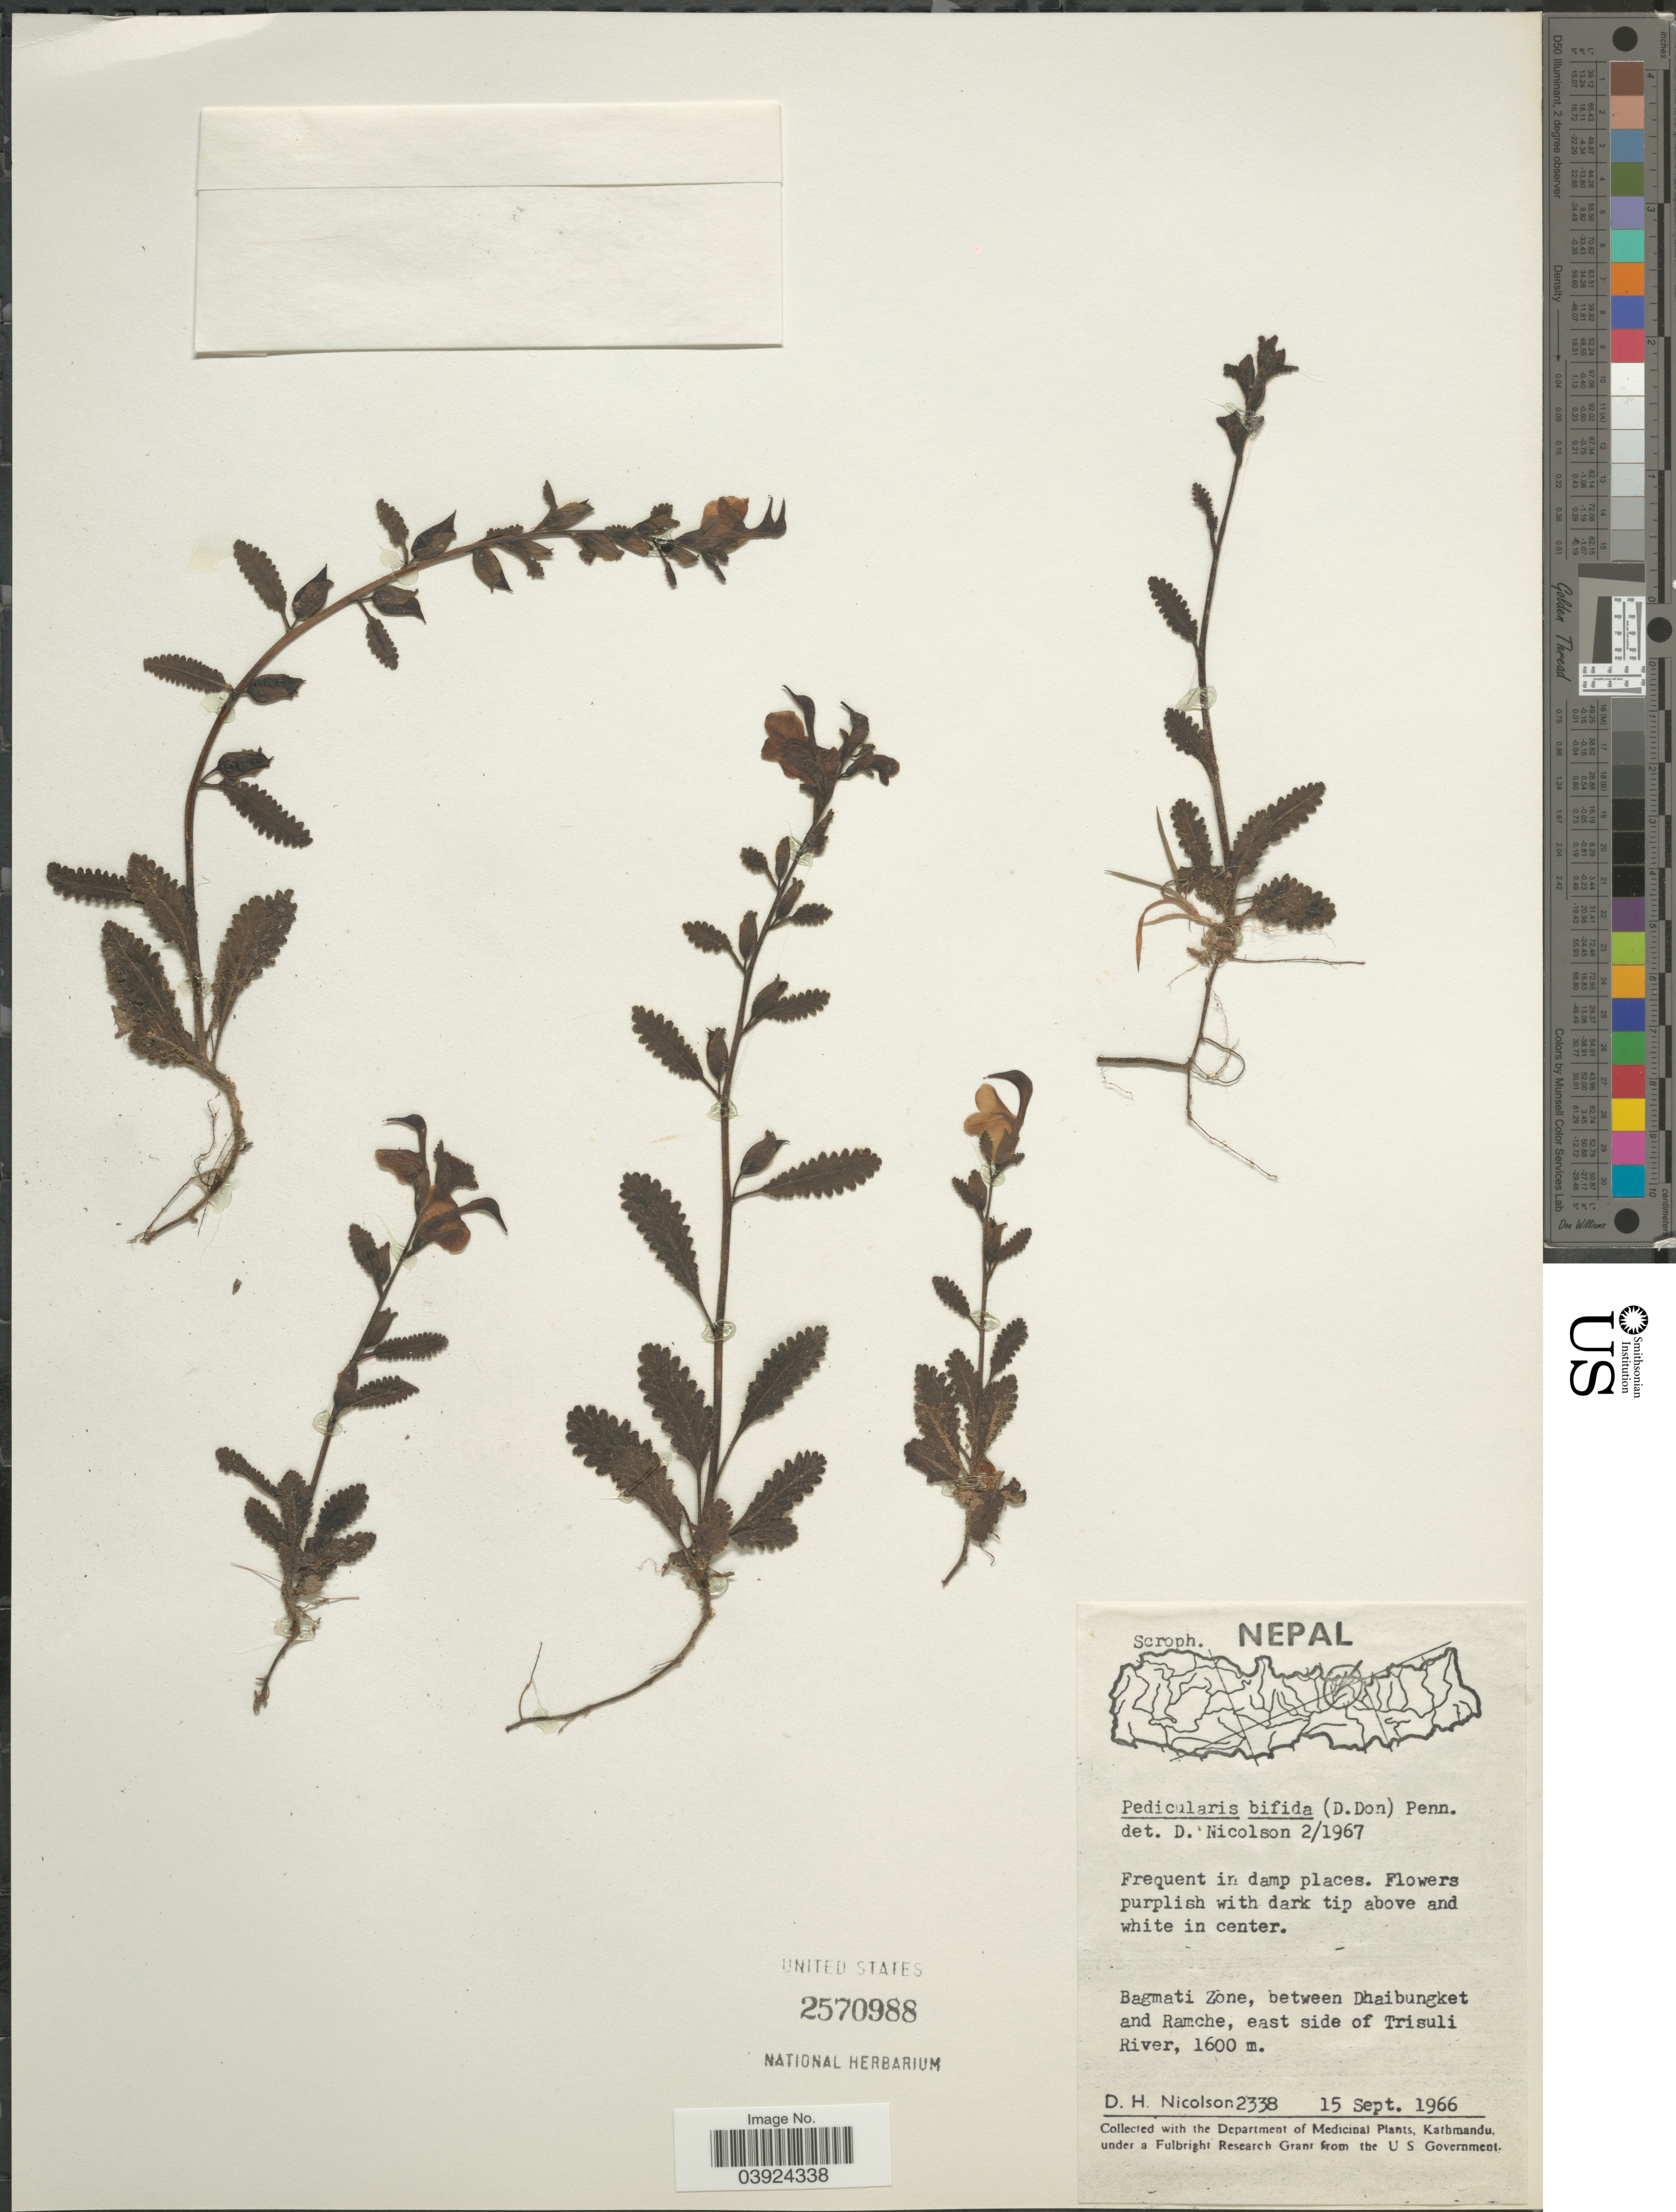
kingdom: Plantae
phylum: Tracheophyta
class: Magnoliopsida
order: Lamiales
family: Orobanchaceae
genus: Pedicularis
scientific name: Pedicularis bifida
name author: Pennell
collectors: D. H. Nicolson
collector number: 2338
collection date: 1966-09-15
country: Nepal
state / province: Bagmati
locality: Bagmati Zone, between Dhaibungket and Ramche, east side of Trisuli River.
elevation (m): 1600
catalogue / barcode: US 2570988